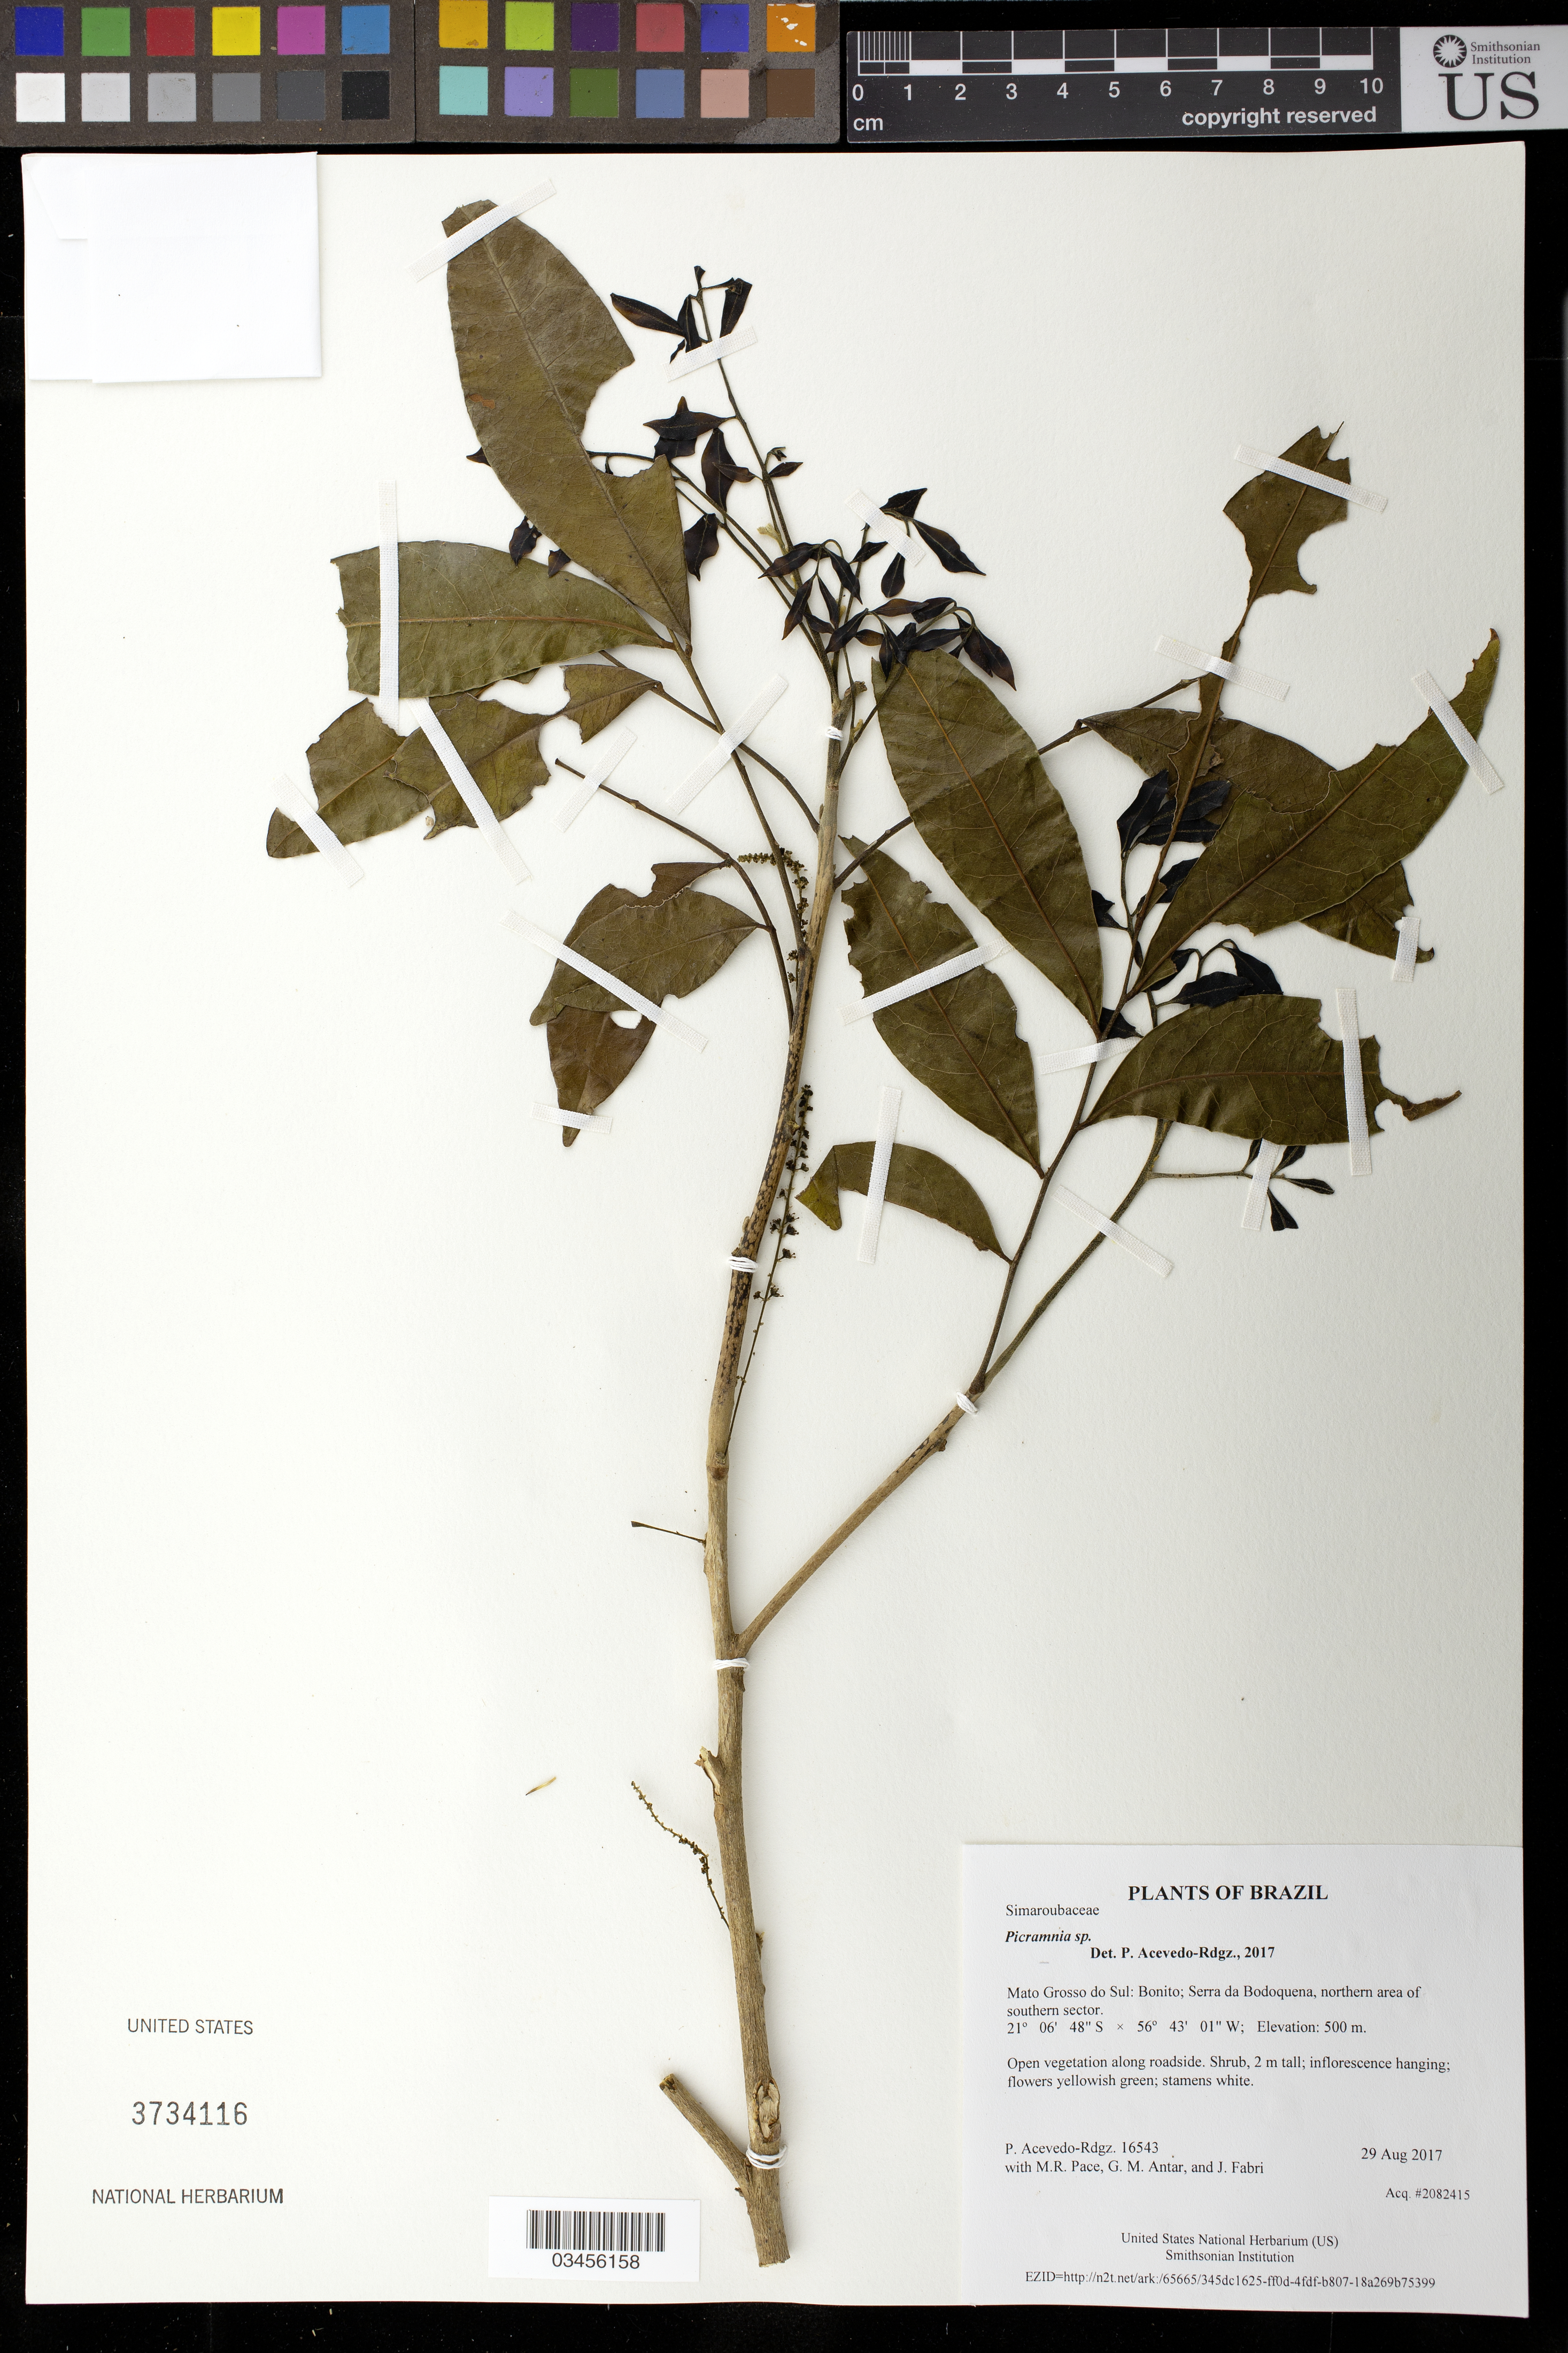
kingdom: Plantae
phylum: Tracheophyta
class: Magnoliopsida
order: Picramniales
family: Picramniaceae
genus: Picramnia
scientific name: Picramnia sp.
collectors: P. Acevedo-Rodr., M. R. Pace, G. M. Antar & J. Fabri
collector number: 16543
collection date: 2017-08-29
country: Brazil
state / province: Mato Grosso do Sul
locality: Bonito; Serra da Bodoquena, northern area of southern sector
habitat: Open vegetation along roadside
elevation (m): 500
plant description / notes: US, NY, K, MO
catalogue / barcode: US 3734116